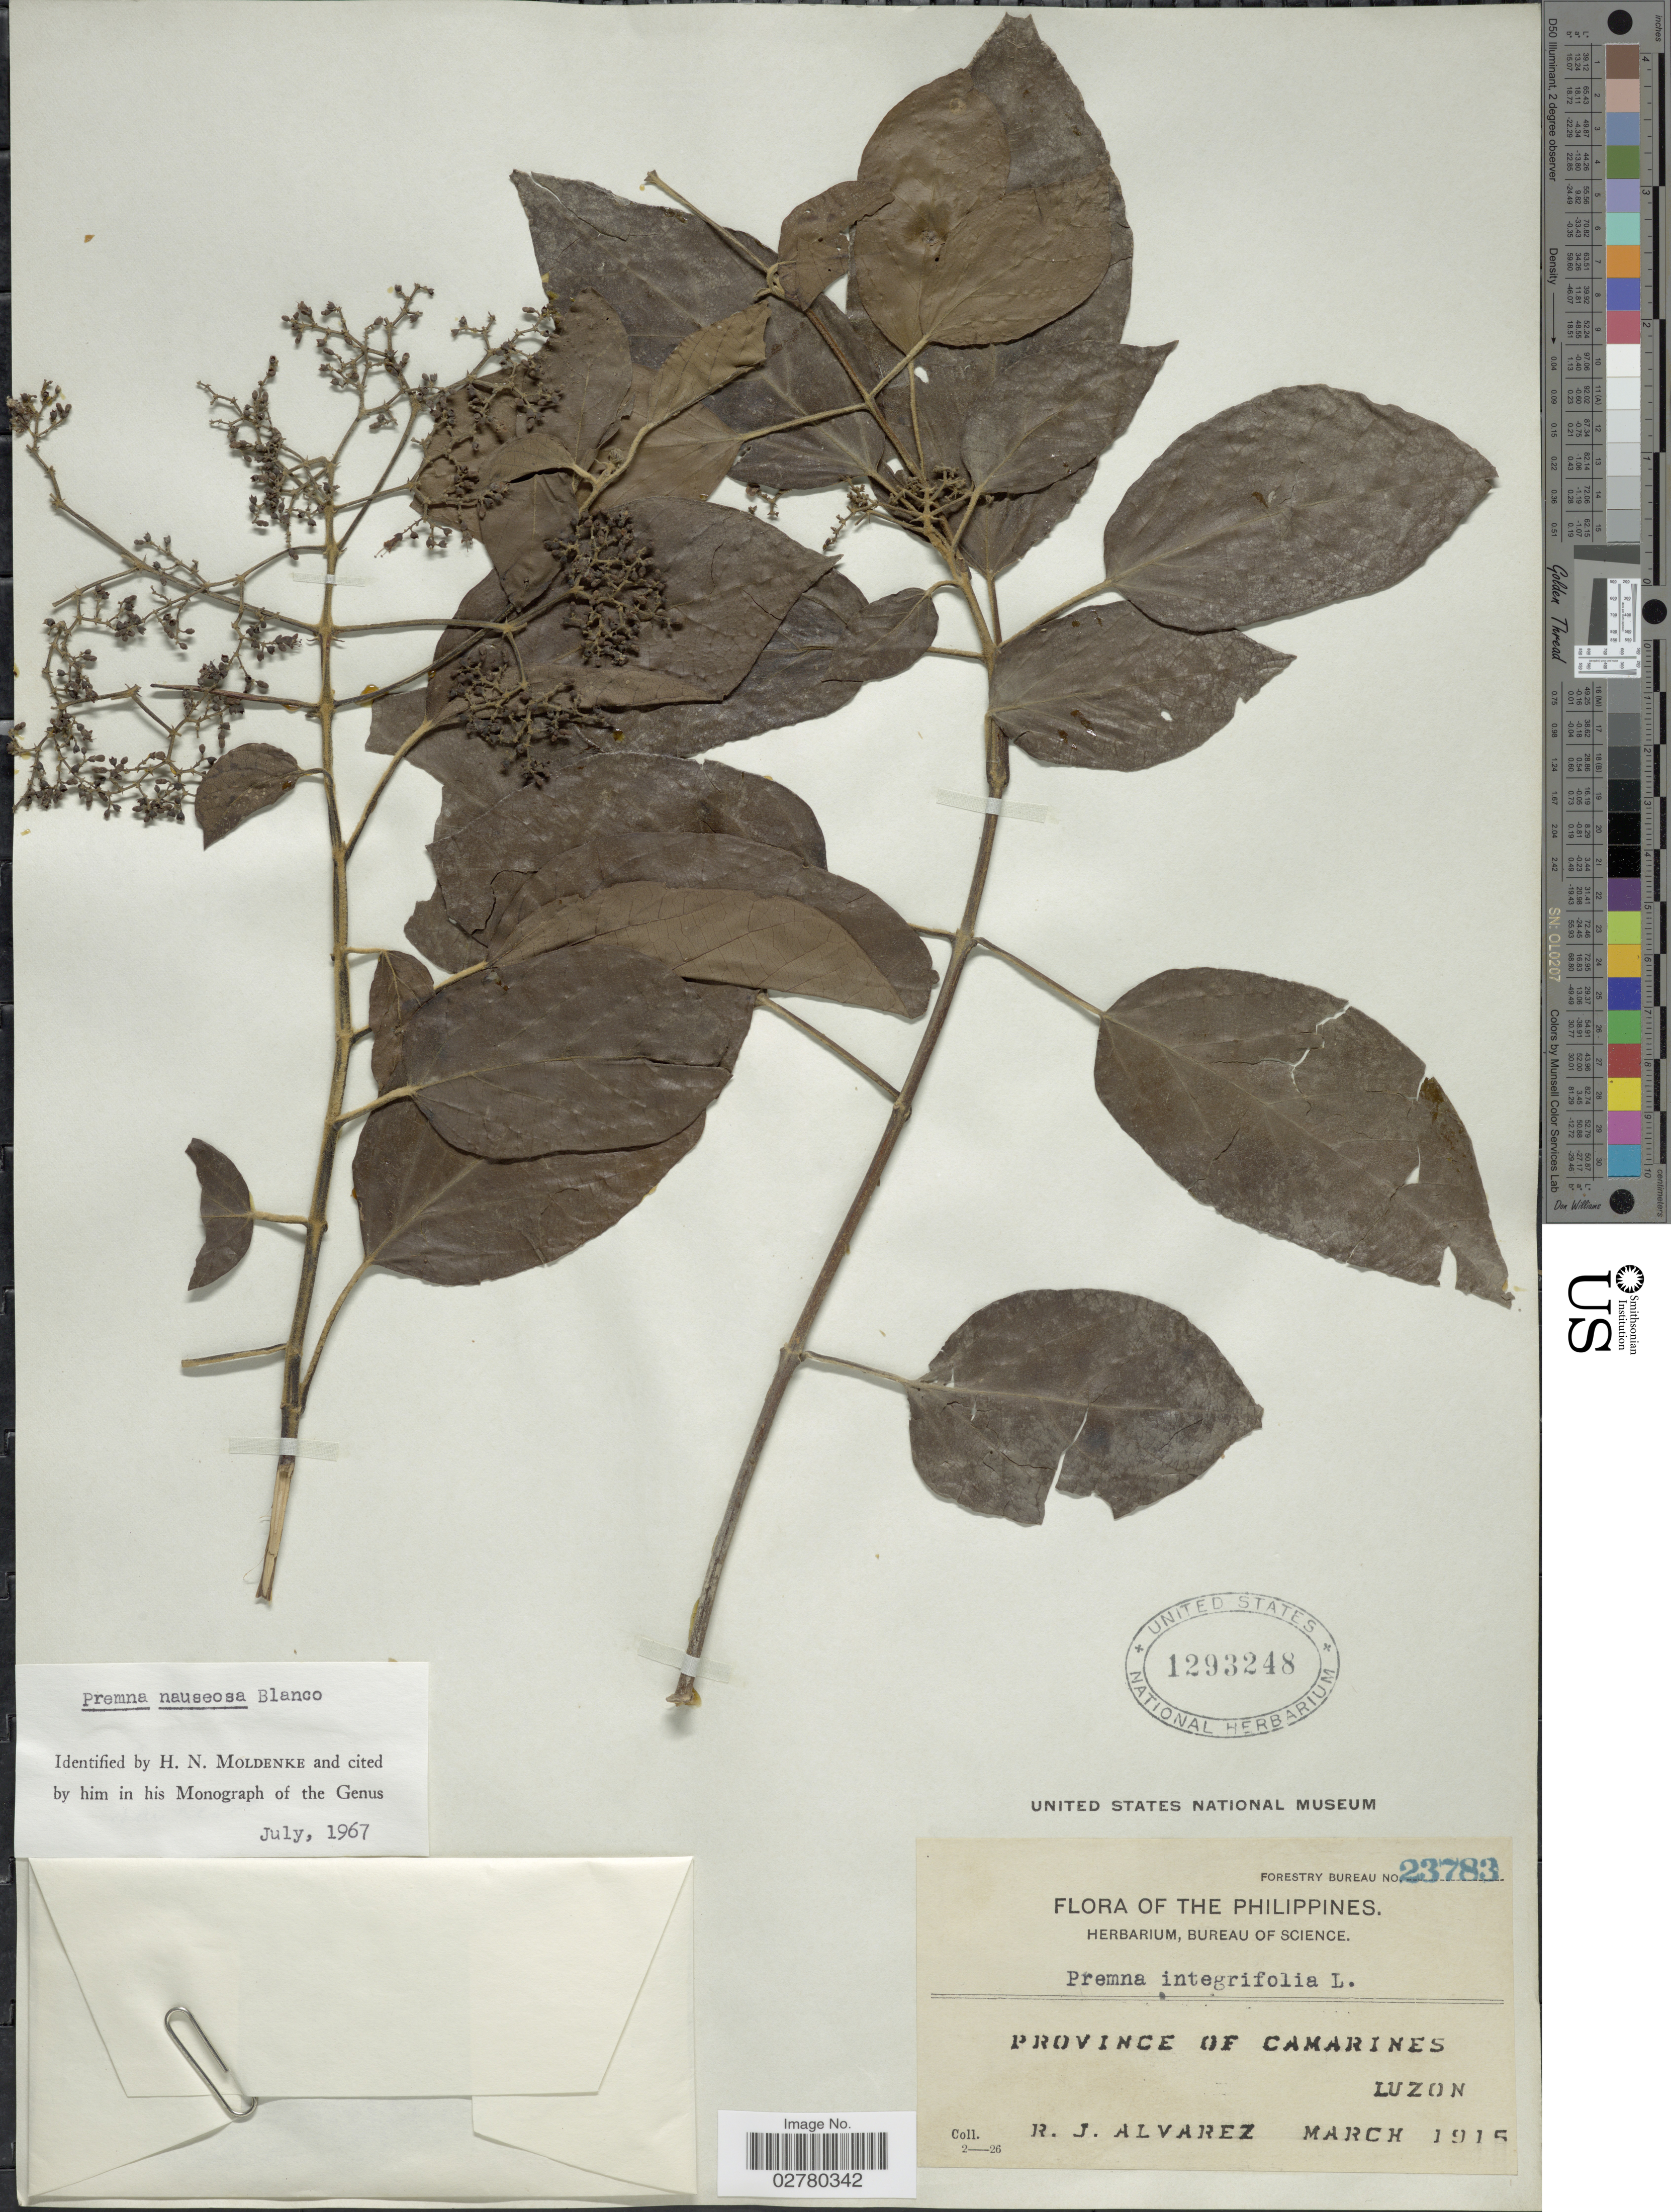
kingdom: Plantae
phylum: Tracheophyta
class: Magnoliopsida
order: Lamiales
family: Lamiaceae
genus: Premna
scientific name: Premna nauseosa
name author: Blanco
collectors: R. Alvarez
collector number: Forestry Bureau 23783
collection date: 1915-03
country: Philippines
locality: Province of Camarines, Luzon.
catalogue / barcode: US 1293248